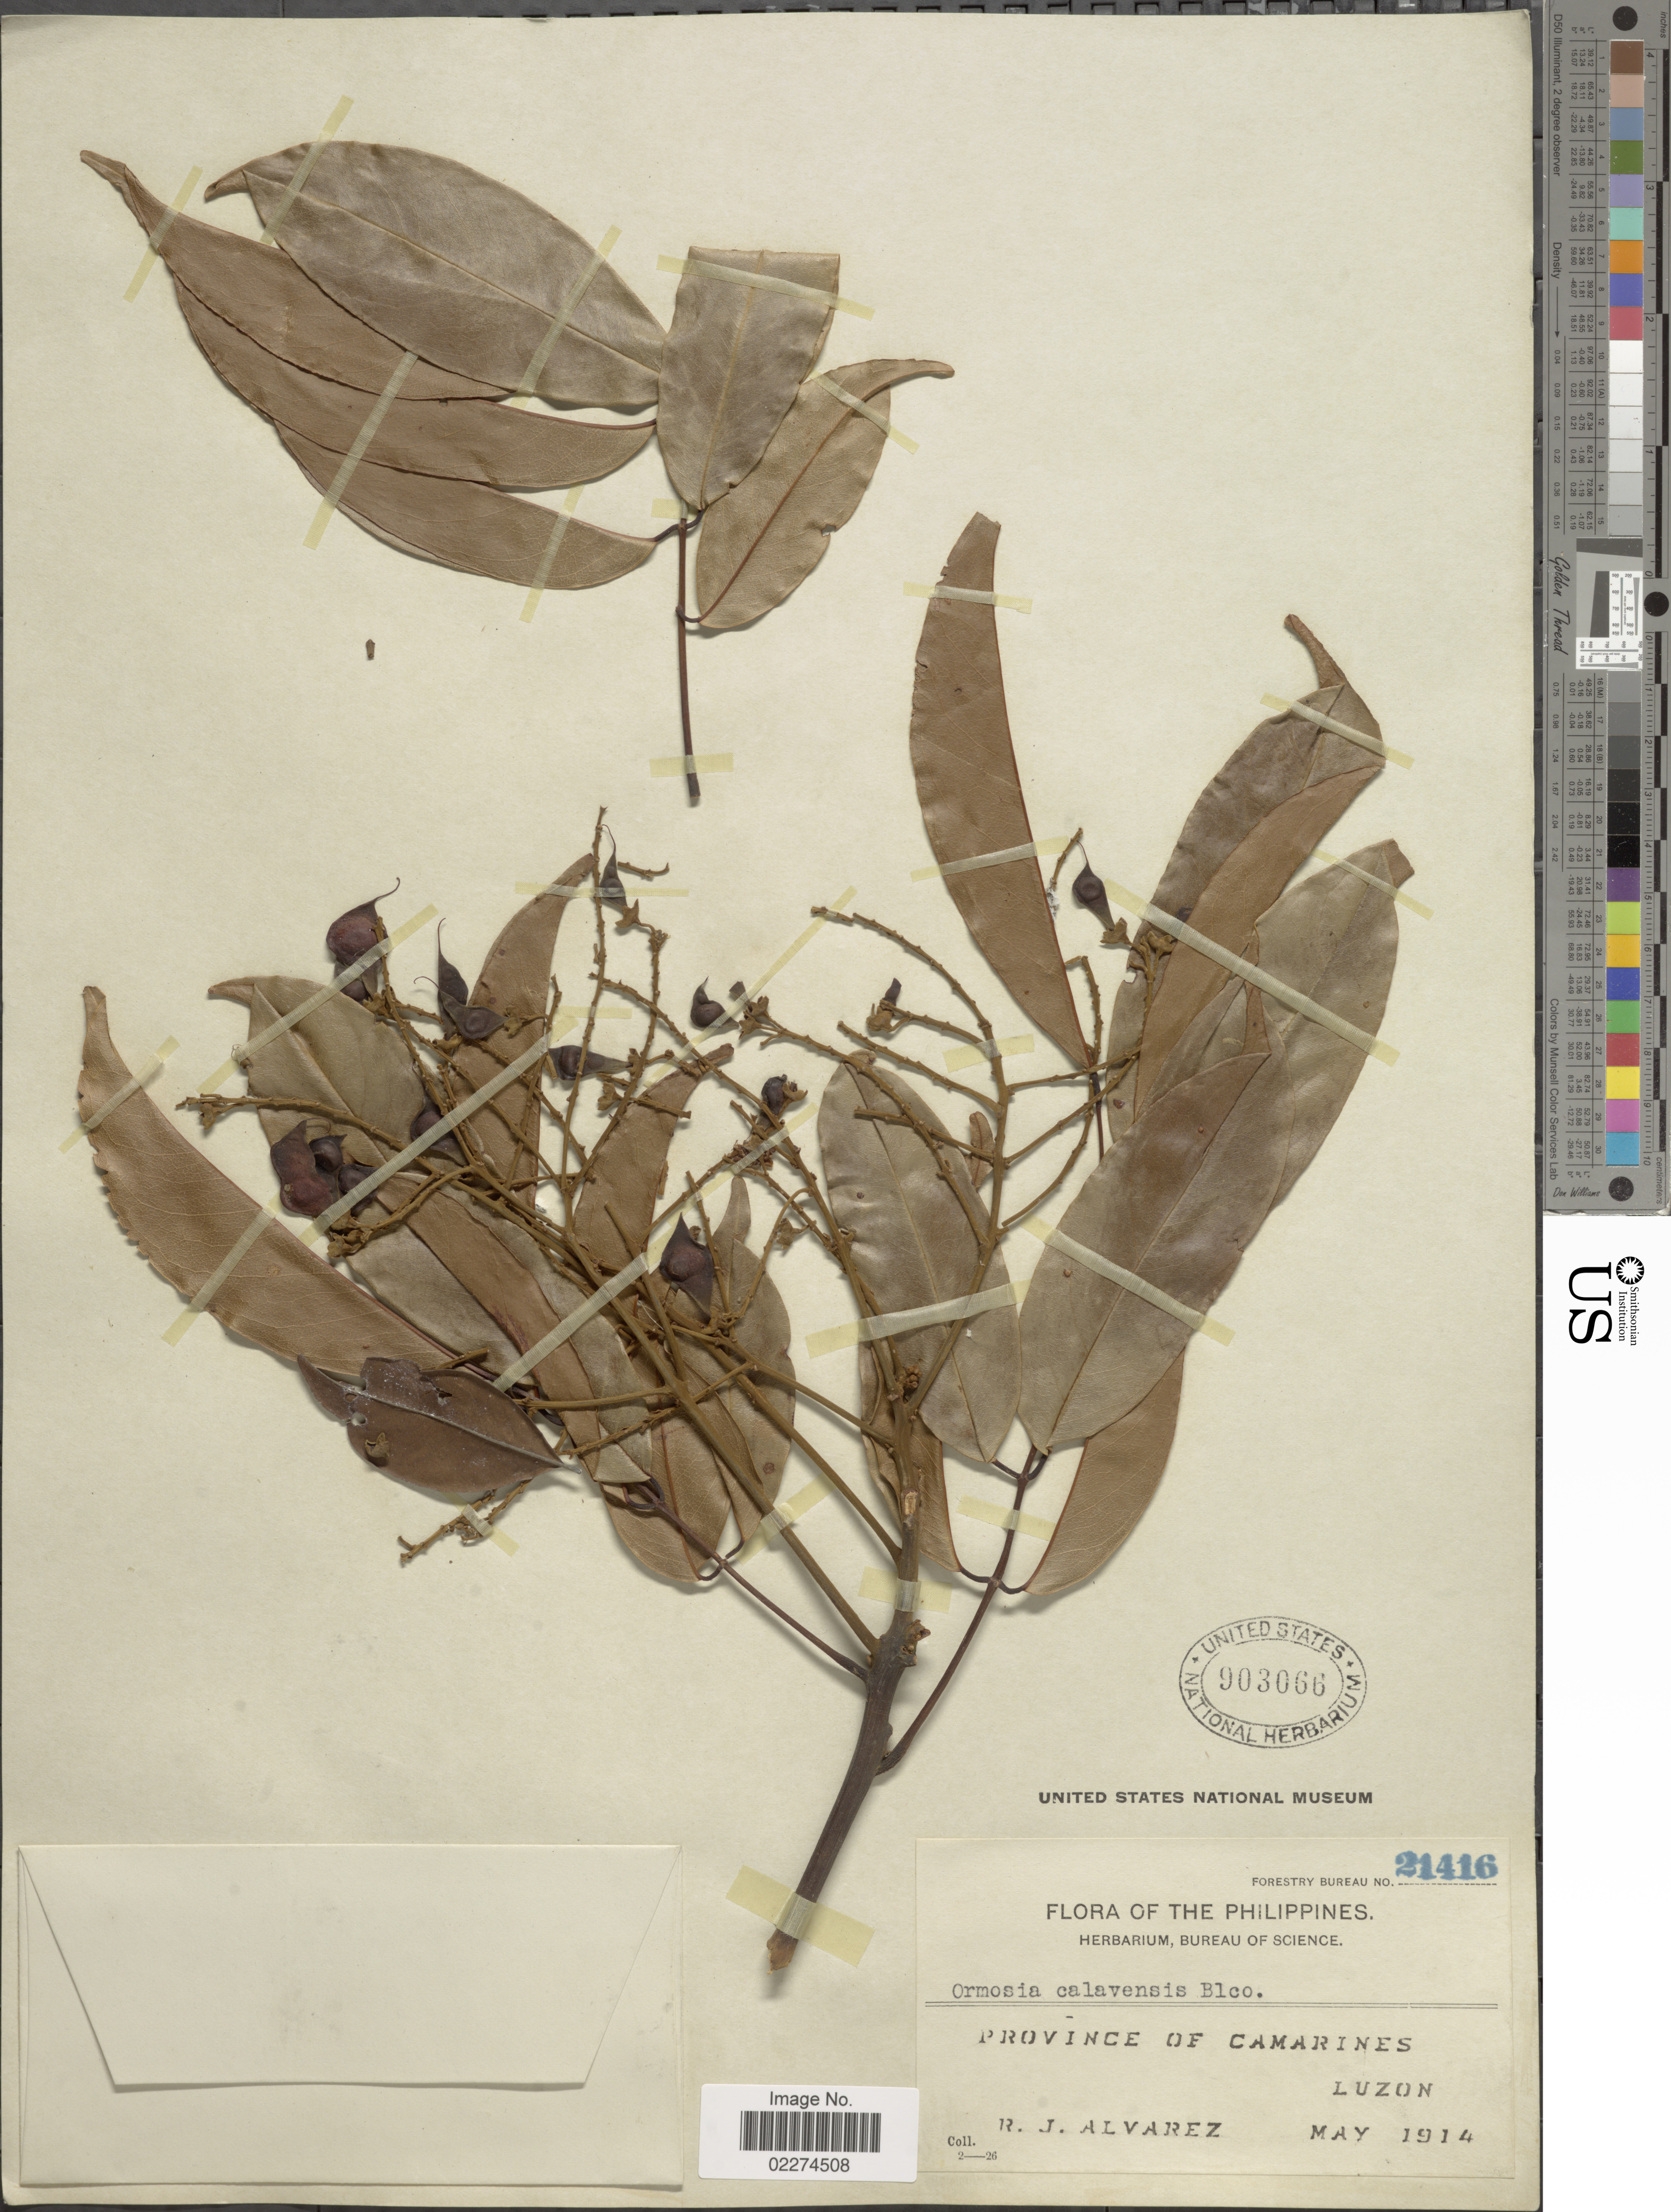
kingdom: Plantae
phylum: Tracheophyta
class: Magnoliopsida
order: Fabales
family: Fabaceae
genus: Ormosia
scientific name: Ormosia calavensis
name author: Azaola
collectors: R. Alvarez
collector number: Forestry Bureau 21416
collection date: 1914-05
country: Philippines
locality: Province of Camarines, Luzon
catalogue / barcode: US 903066